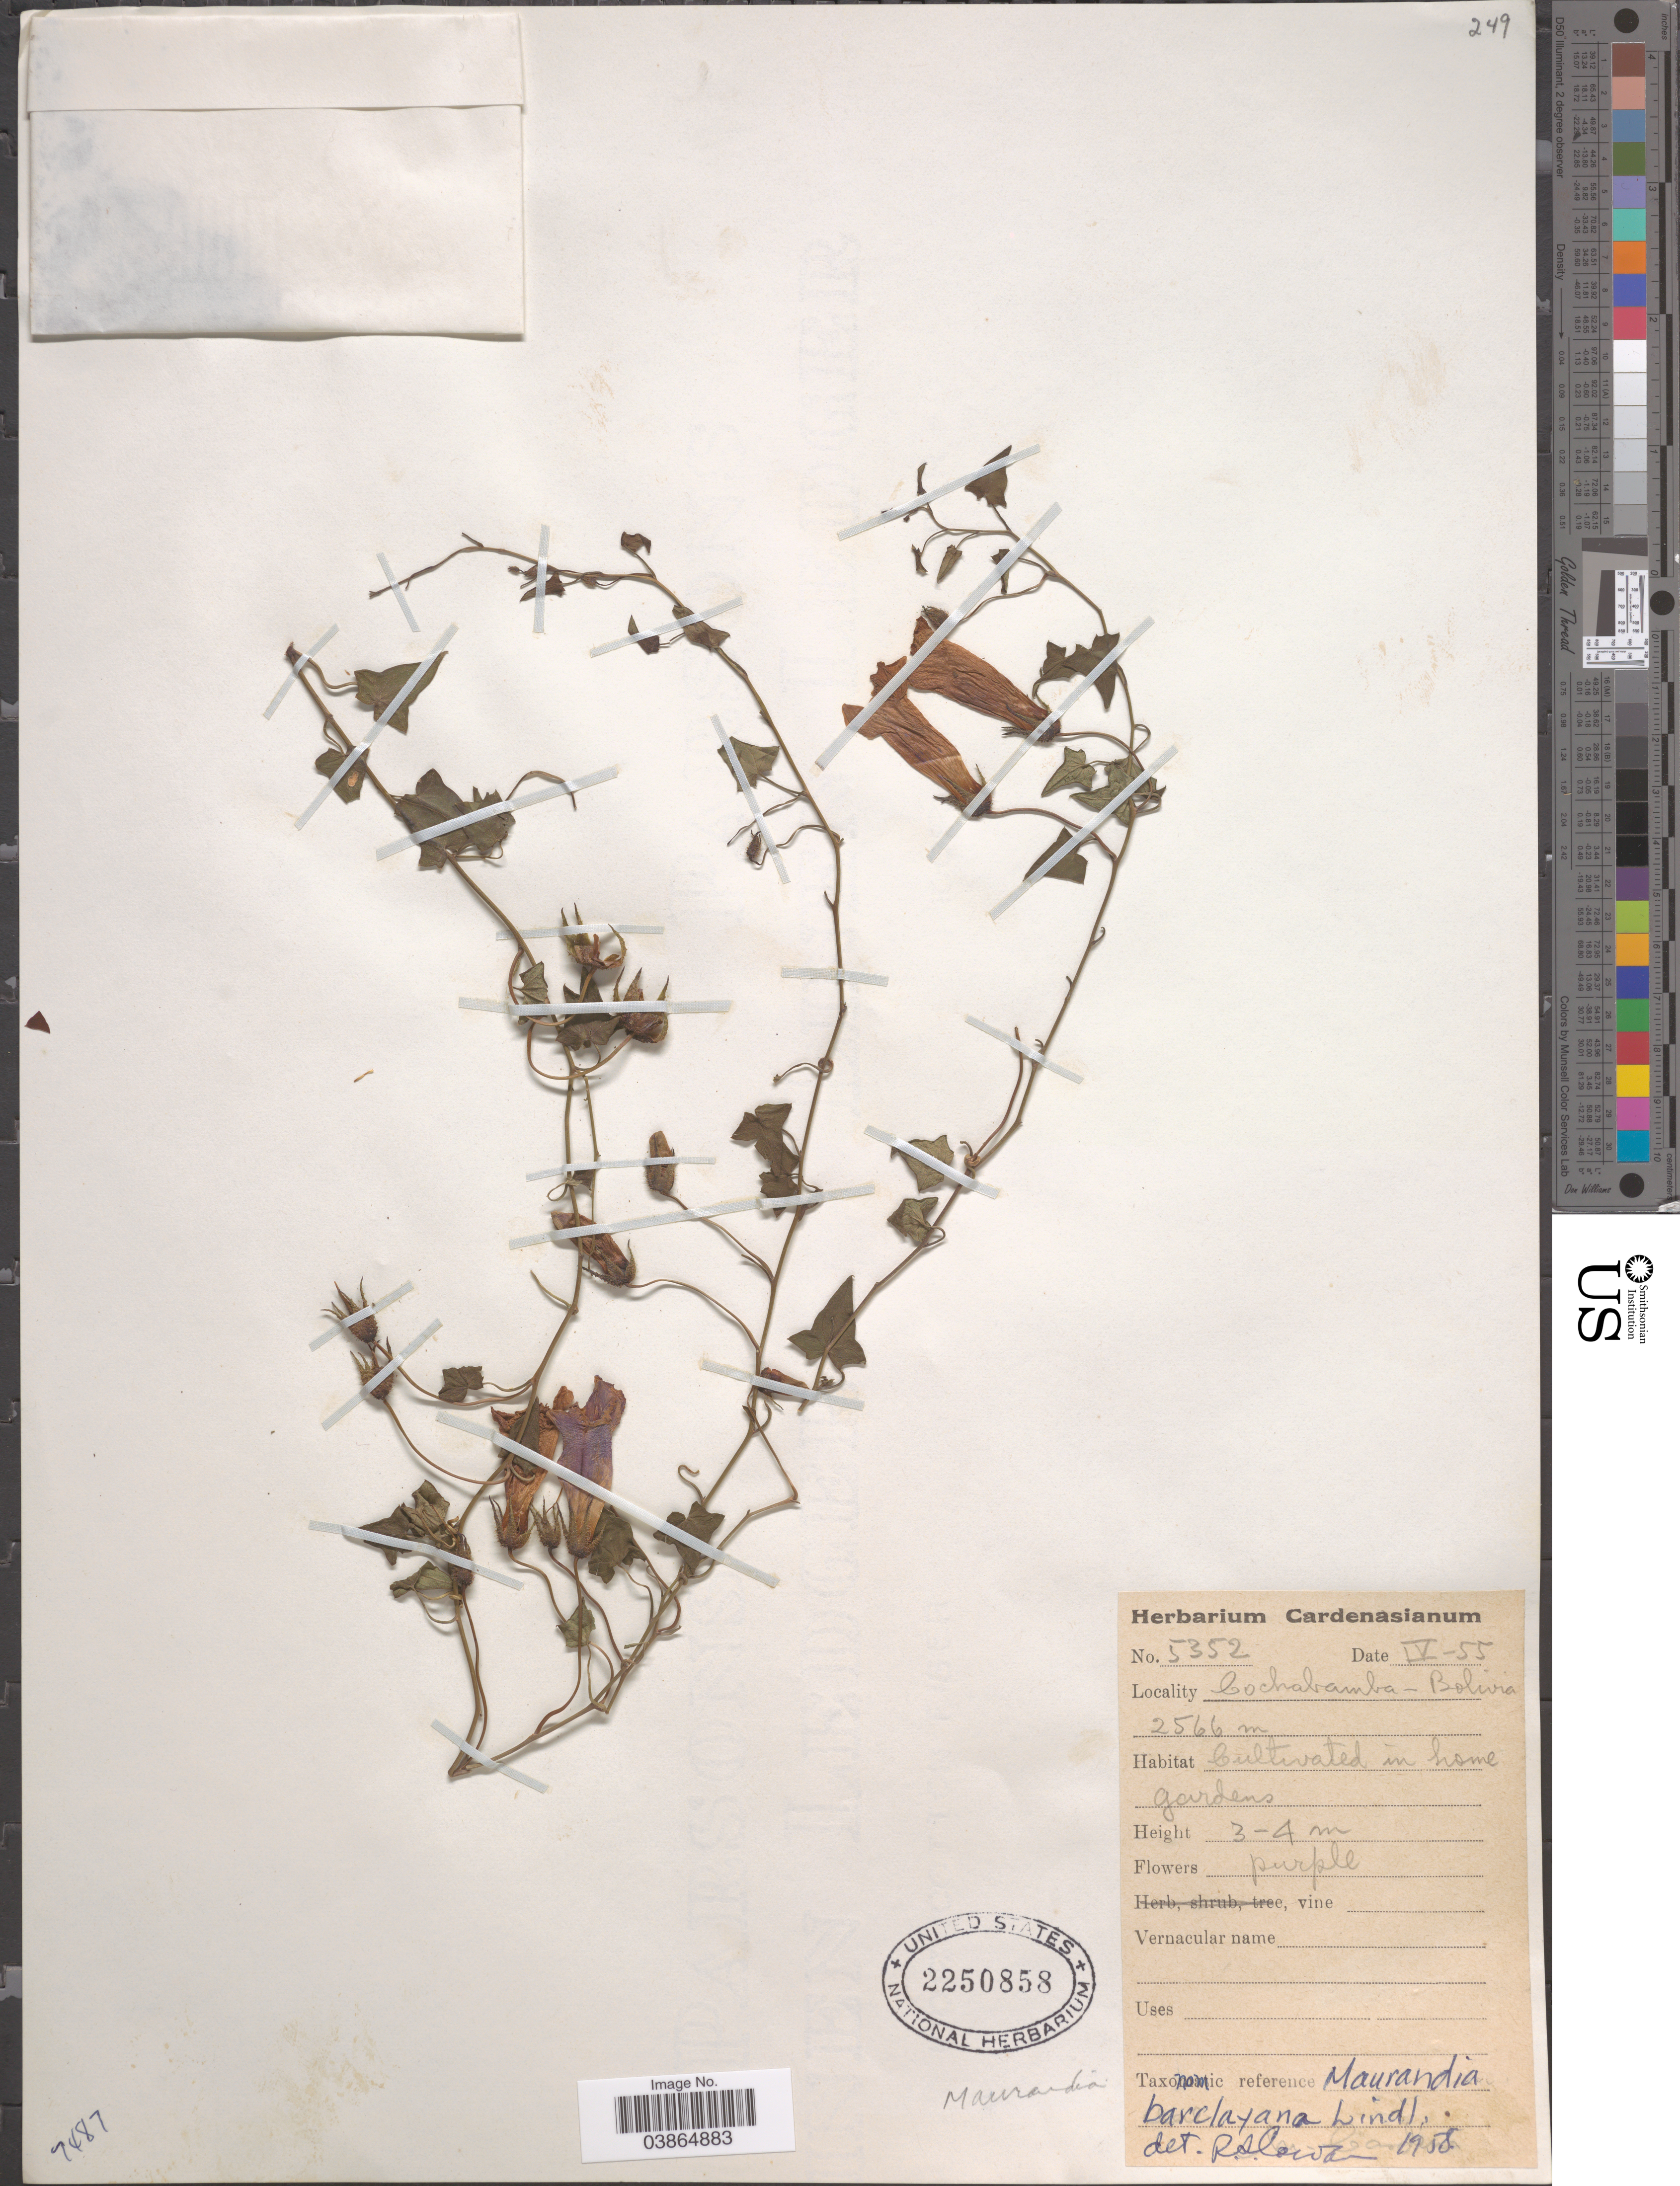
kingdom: Plantae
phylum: Tracheophyta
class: Magnoliopsida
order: Lamiales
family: Plantaginaceae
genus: Maurandya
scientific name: Maurandya barclayana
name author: Lindl.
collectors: M. Cárdenas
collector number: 5352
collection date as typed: Transcribed d/m/y: /4/55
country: Bolivia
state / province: Cochabamba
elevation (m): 2566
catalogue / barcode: US 2250858